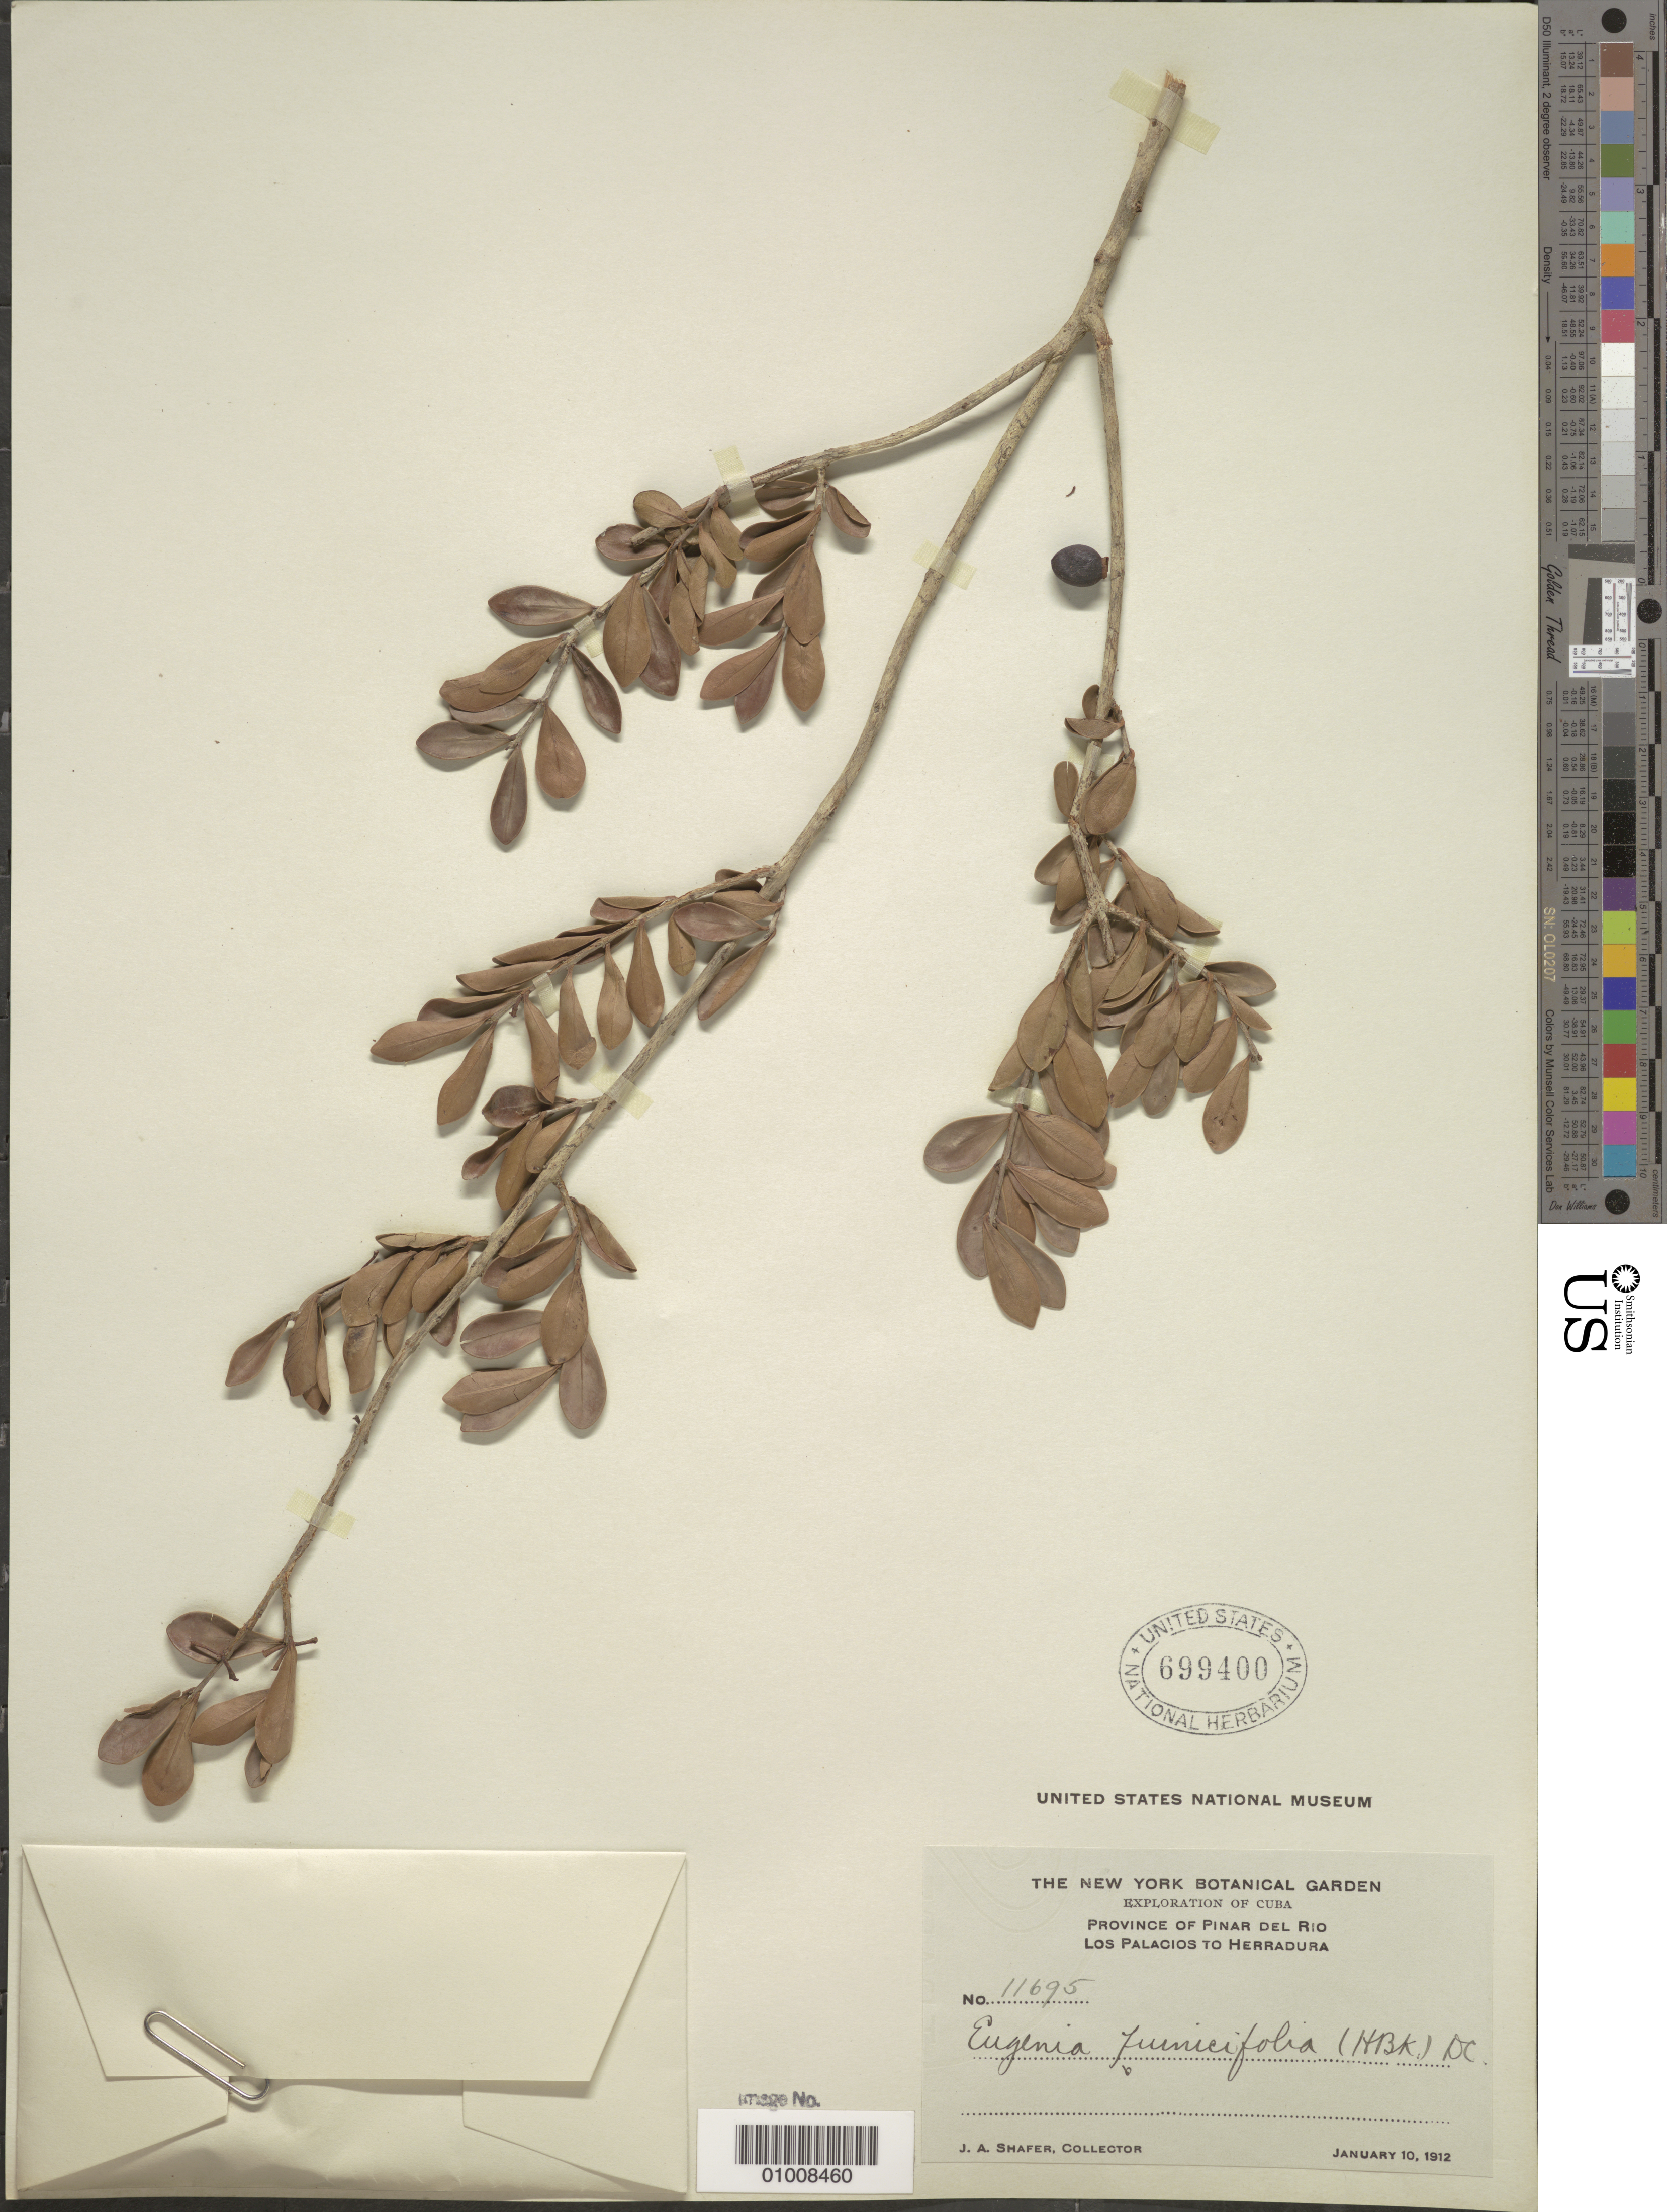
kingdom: Plantae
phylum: Tracheophyta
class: Magnoliopsida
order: Myrtales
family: Myrtaceae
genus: Eugenia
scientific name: Eugenia punicifolia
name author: (Kunth) DC.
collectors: J. A. Shafer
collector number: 11695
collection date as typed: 10 Jan 1912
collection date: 1912-01-10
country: Cuba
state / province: Pinar del Rio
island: Cuba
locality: Los Palacios to Herradura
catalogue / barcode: US 699400